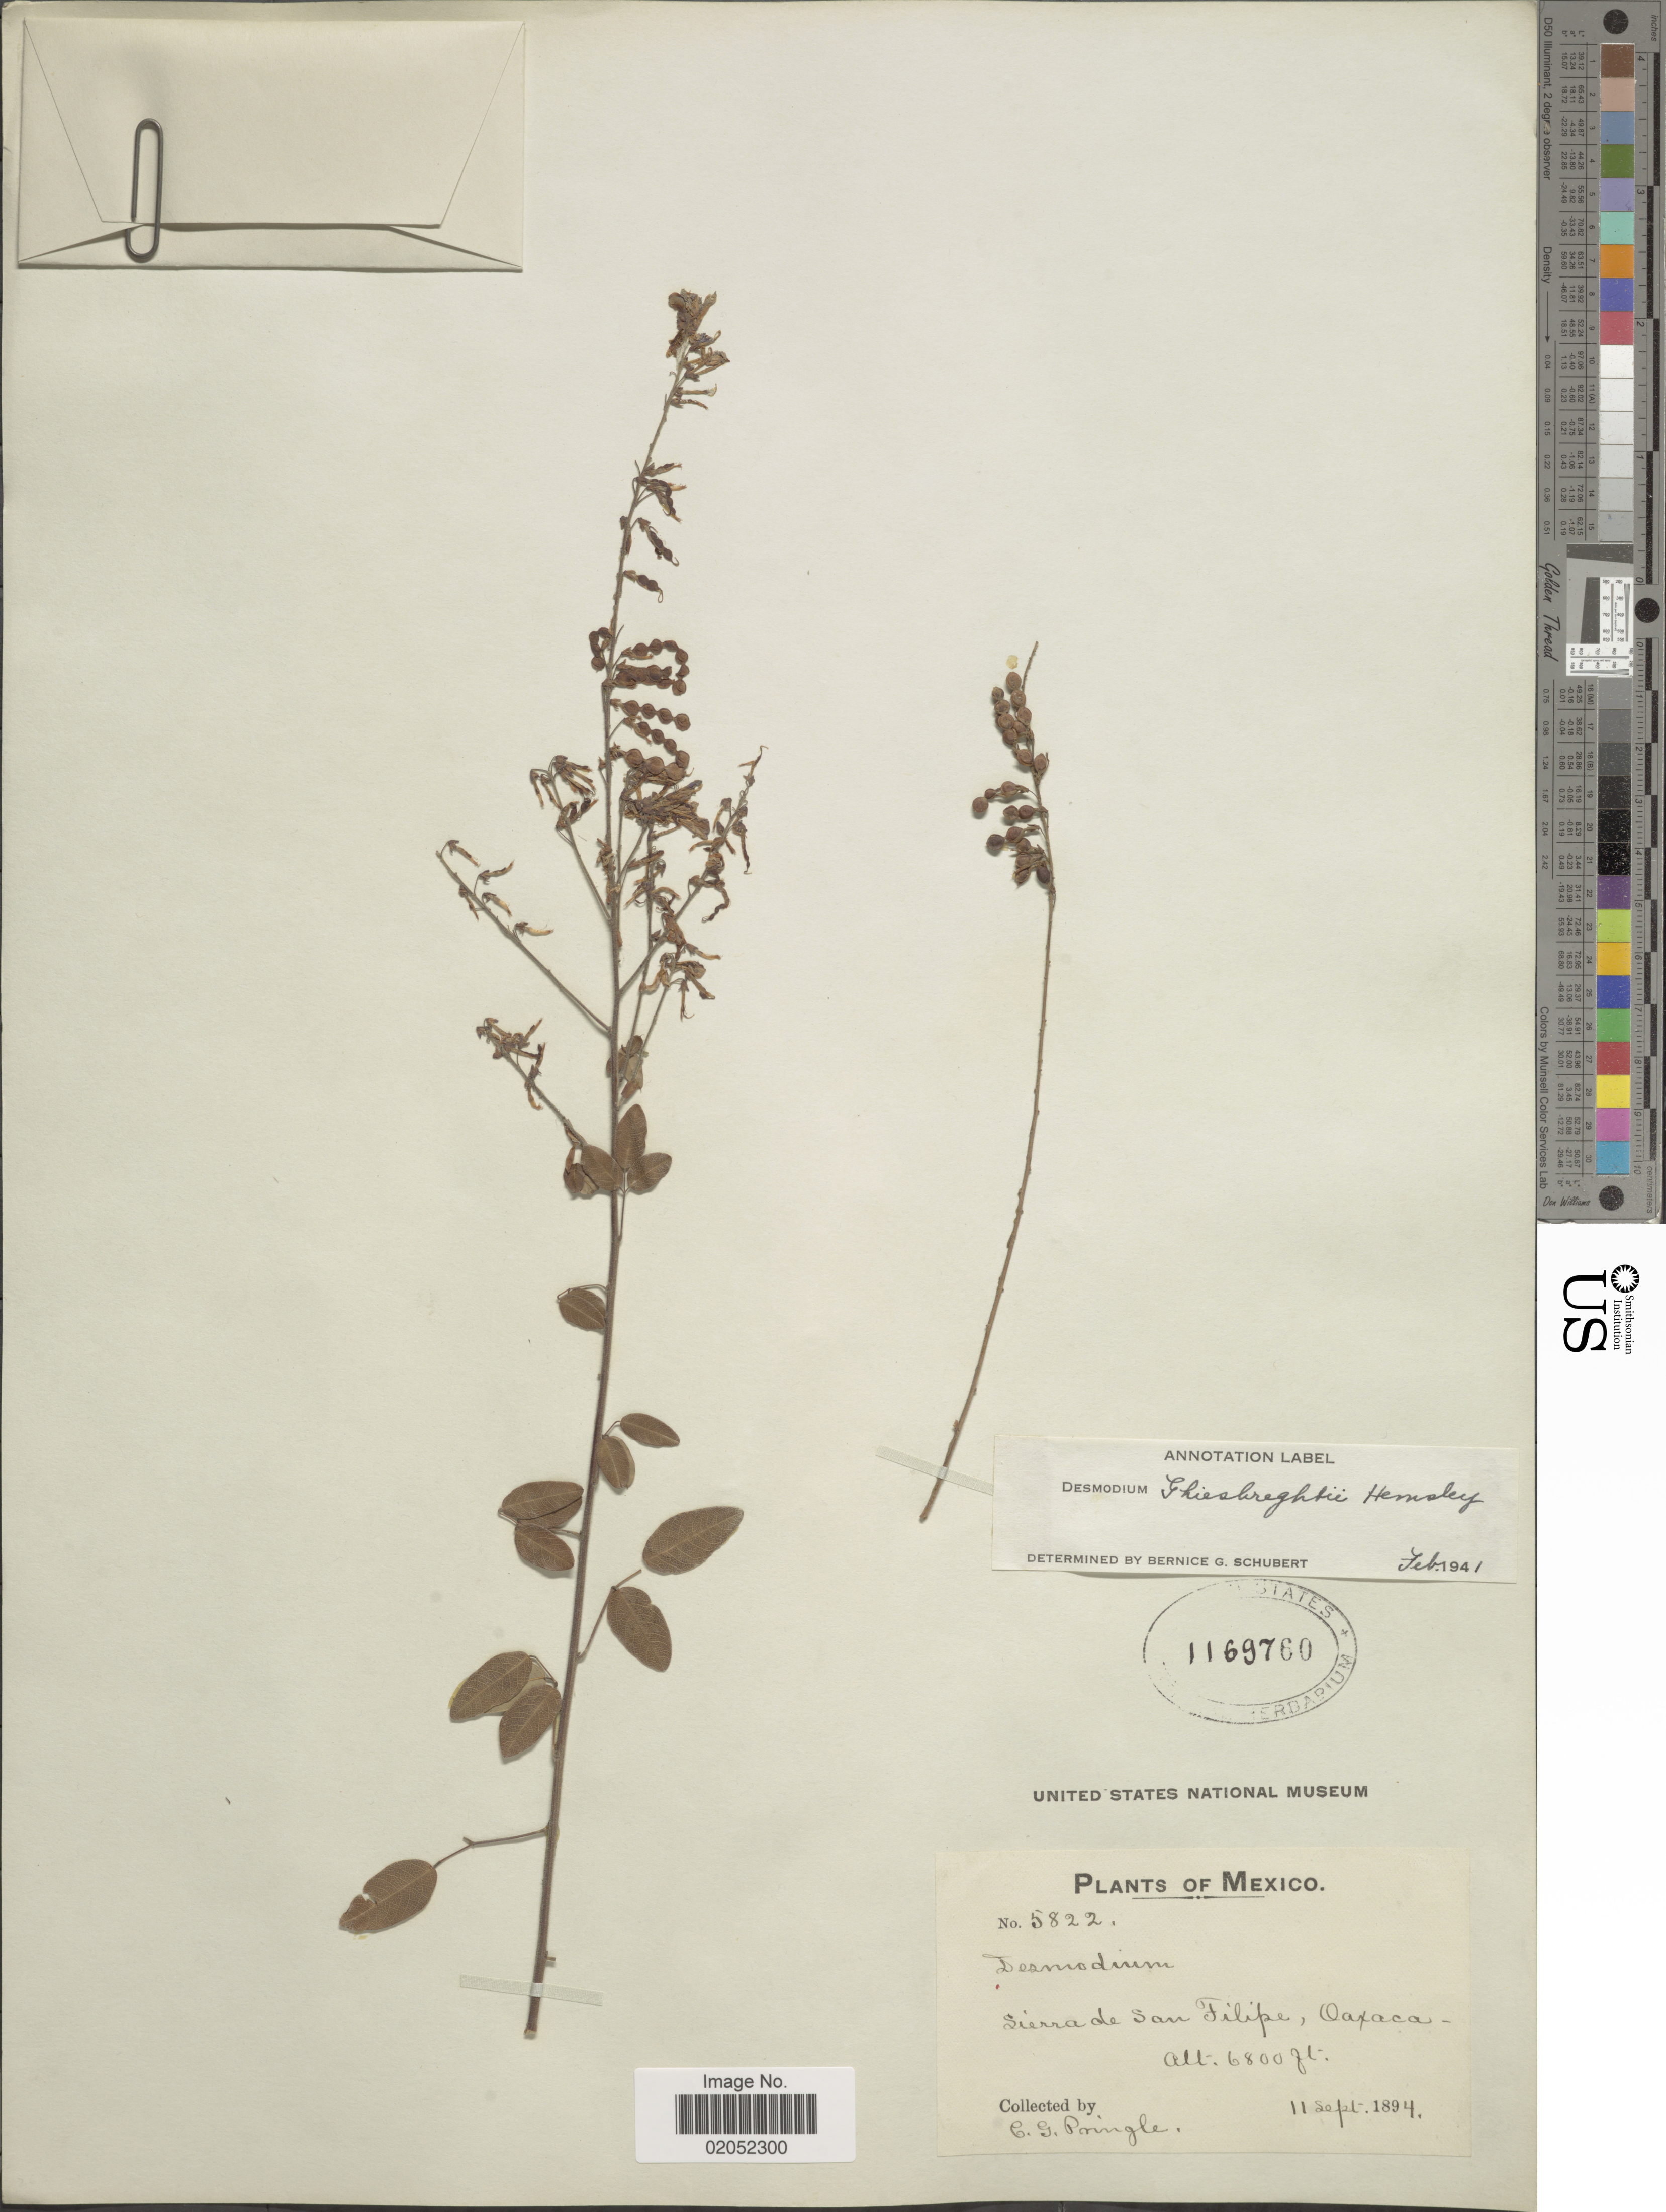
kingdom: Plantae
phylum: Tracheophyta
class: Magnoliopsida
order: Fabales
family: Fabaceae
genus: Desmodium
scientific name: Desmodium ghiesbreghtii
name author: Hemsl.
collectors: C. G. Pringle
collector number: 5822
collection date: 1894-09-11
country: Mexico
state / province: Oaxaca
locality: Sierra de San Filipe, Oaxaca.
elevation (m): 2073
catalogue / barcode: US 1169760